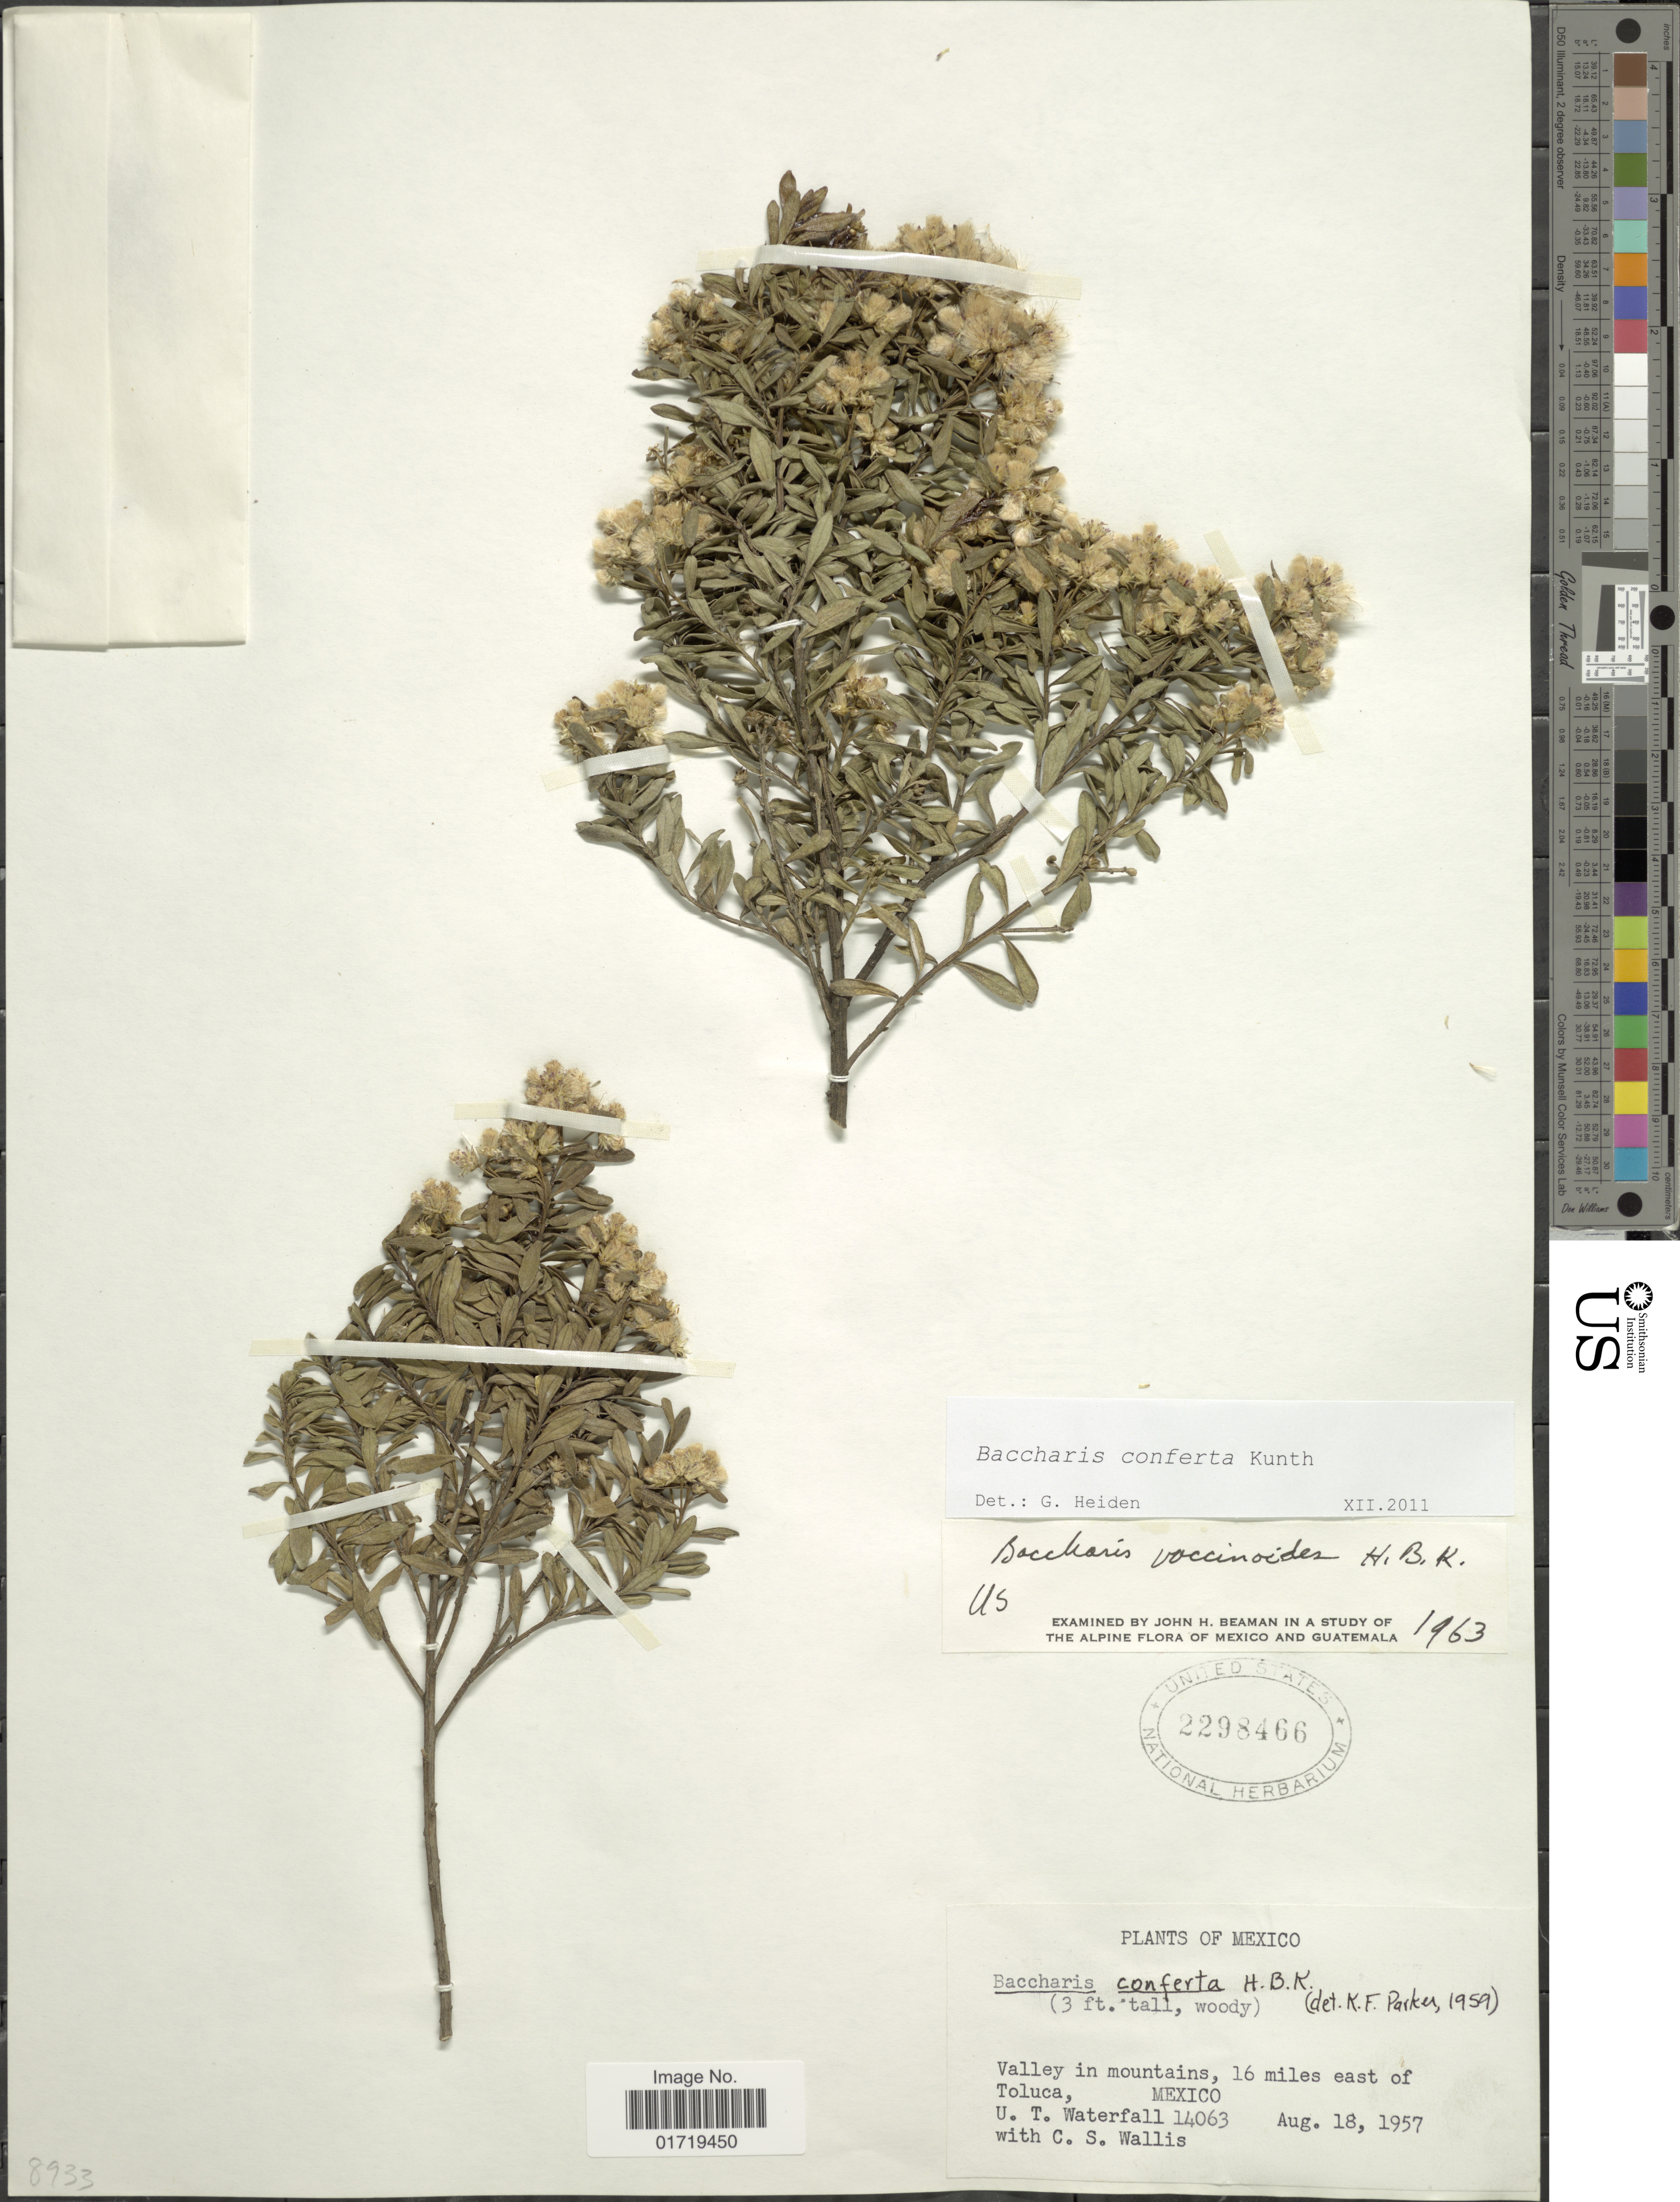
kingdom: Plantae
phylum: Tracheophyta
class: Magnoliopsida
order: Asterales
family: Asteraceae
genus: Baccharis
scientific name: Baccharis conferta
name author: Kunth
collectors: U. T. Waterfall & C. S. Wallis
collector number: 14063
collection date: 1957-08-18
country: Mexico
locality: Valley in mountains, 16 miles east of Toluca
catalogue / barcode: US 2298466